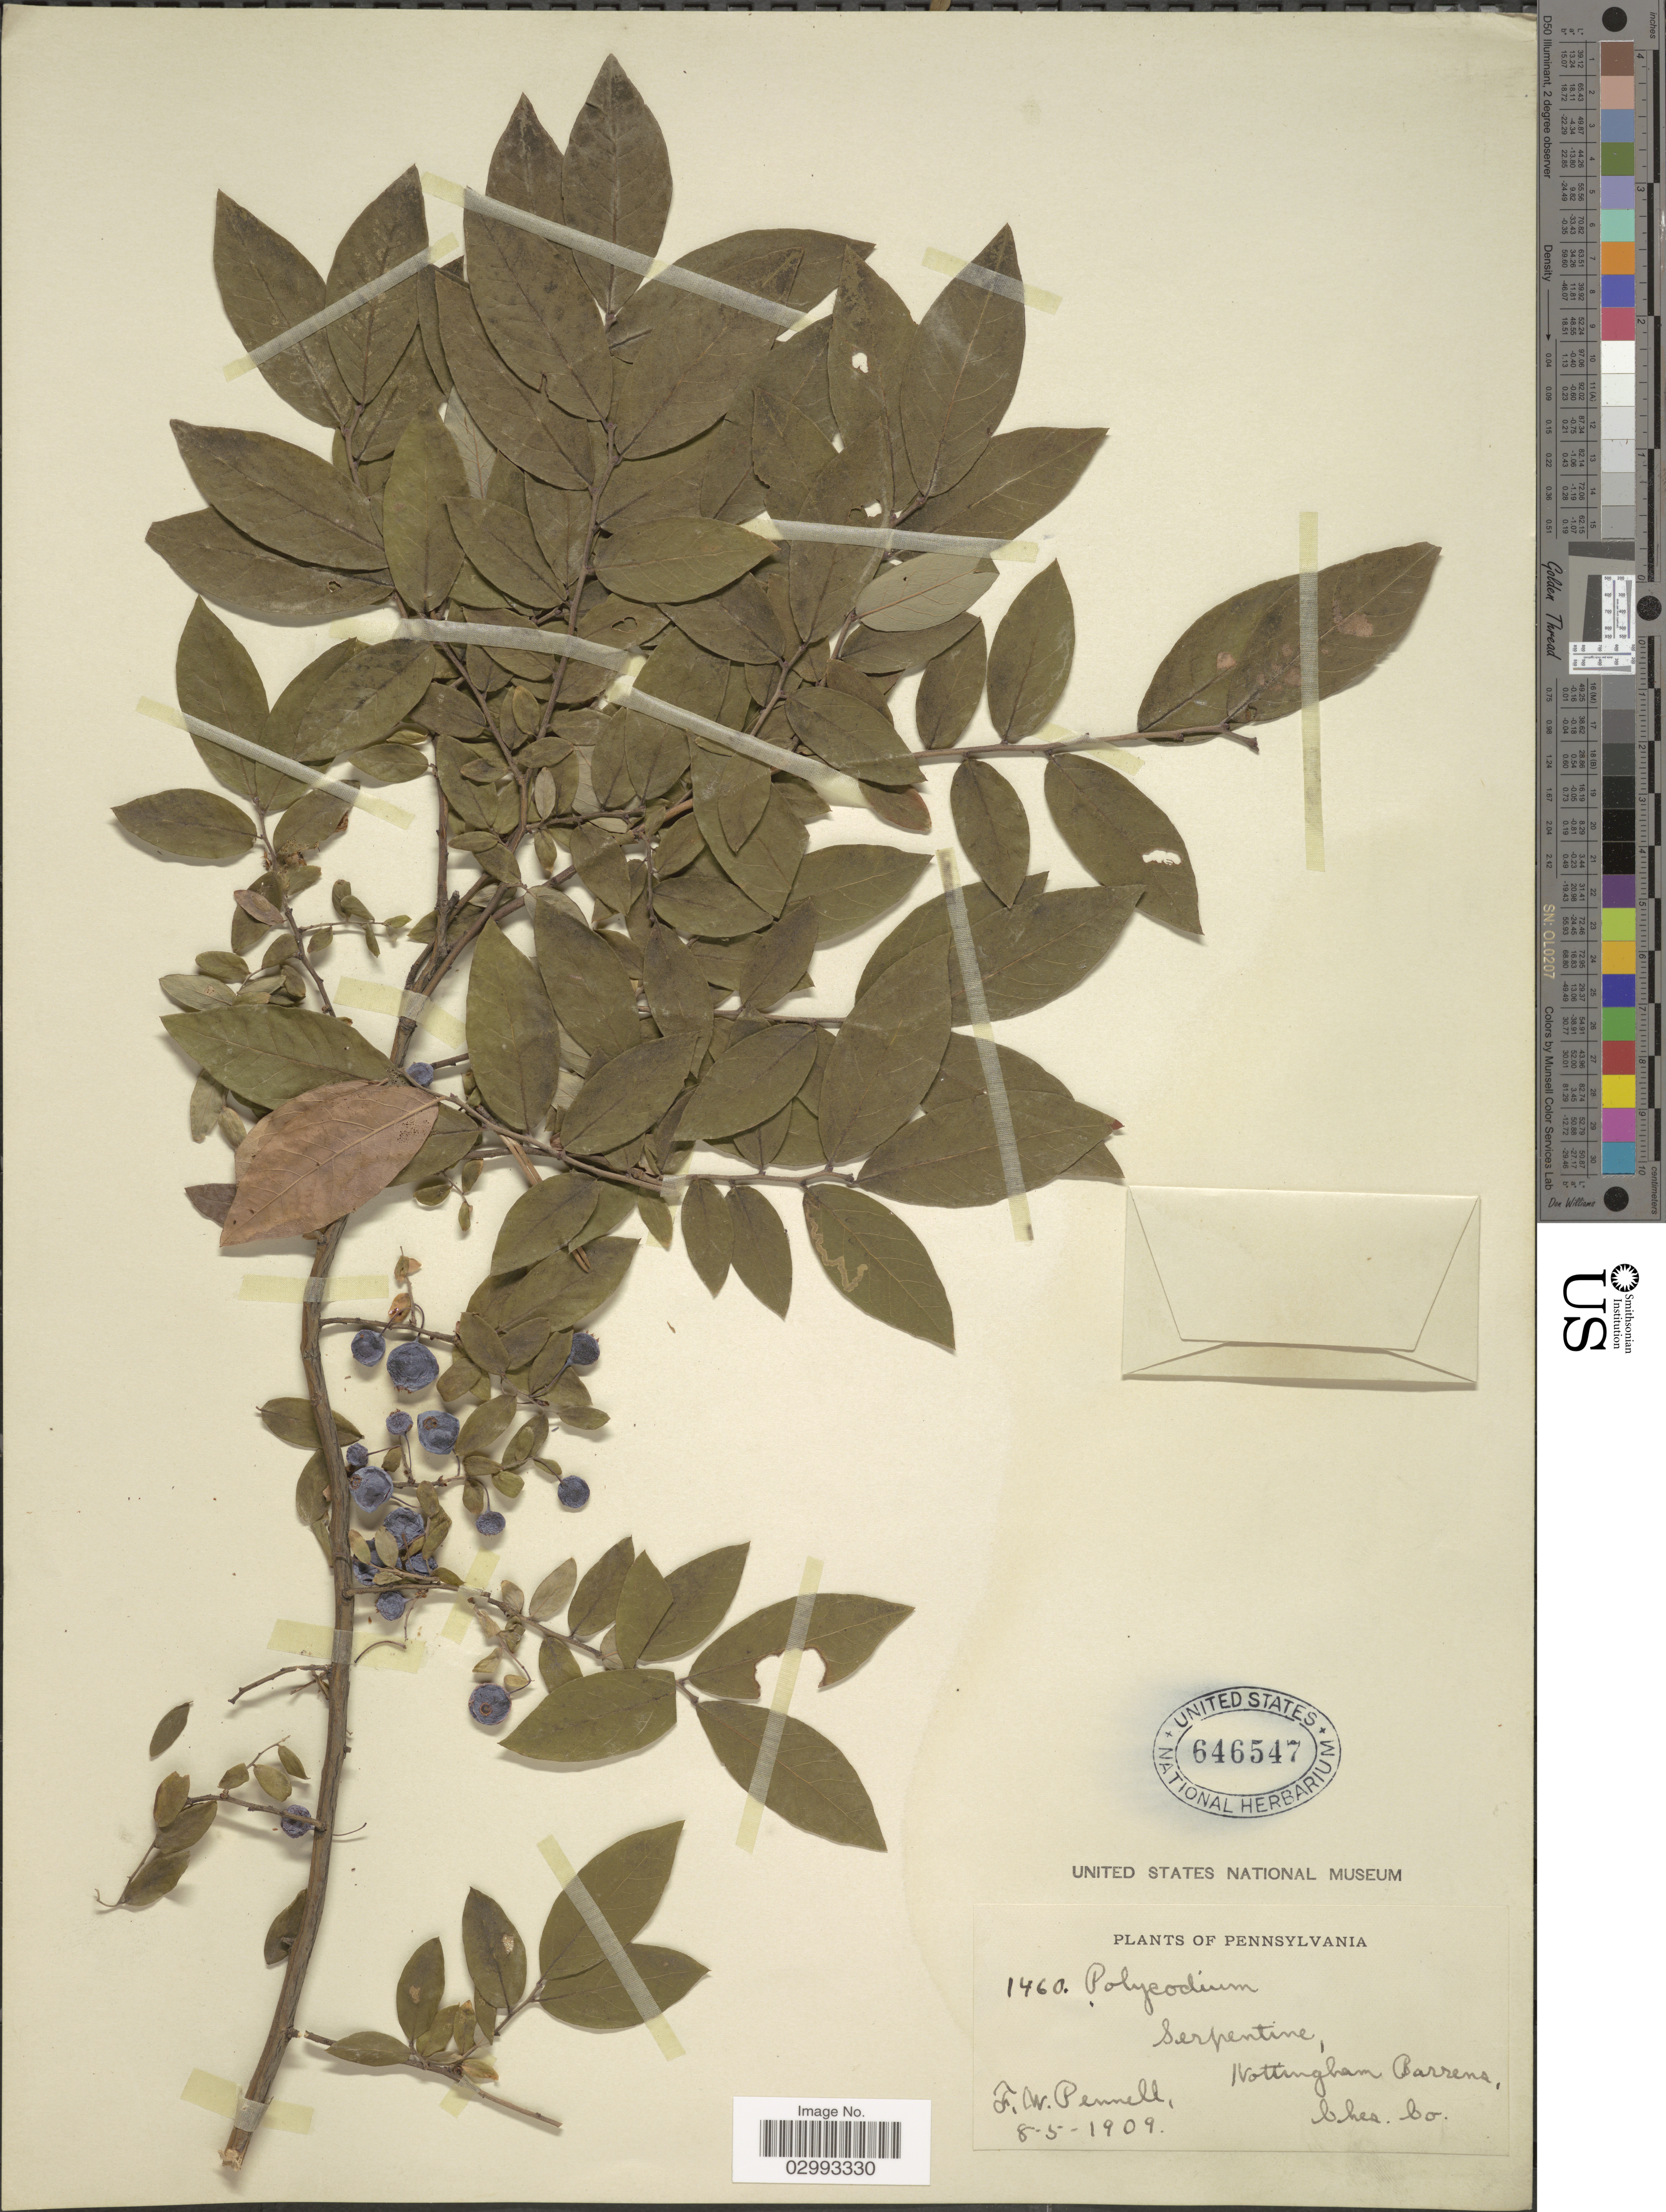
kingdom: Plantae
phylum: Tracheophyta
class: Magnoliopsida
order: Ericales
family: Ericaceae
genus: Polycodium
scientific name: Polycodium stamineum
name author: (L.) Greene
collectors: F. W. Pennell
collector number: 1460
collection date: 1909-05-08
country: United States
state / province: Pennsylvania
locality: Serpentine, Nottingham Barrens, Ches. Co.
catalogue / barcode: US 646547